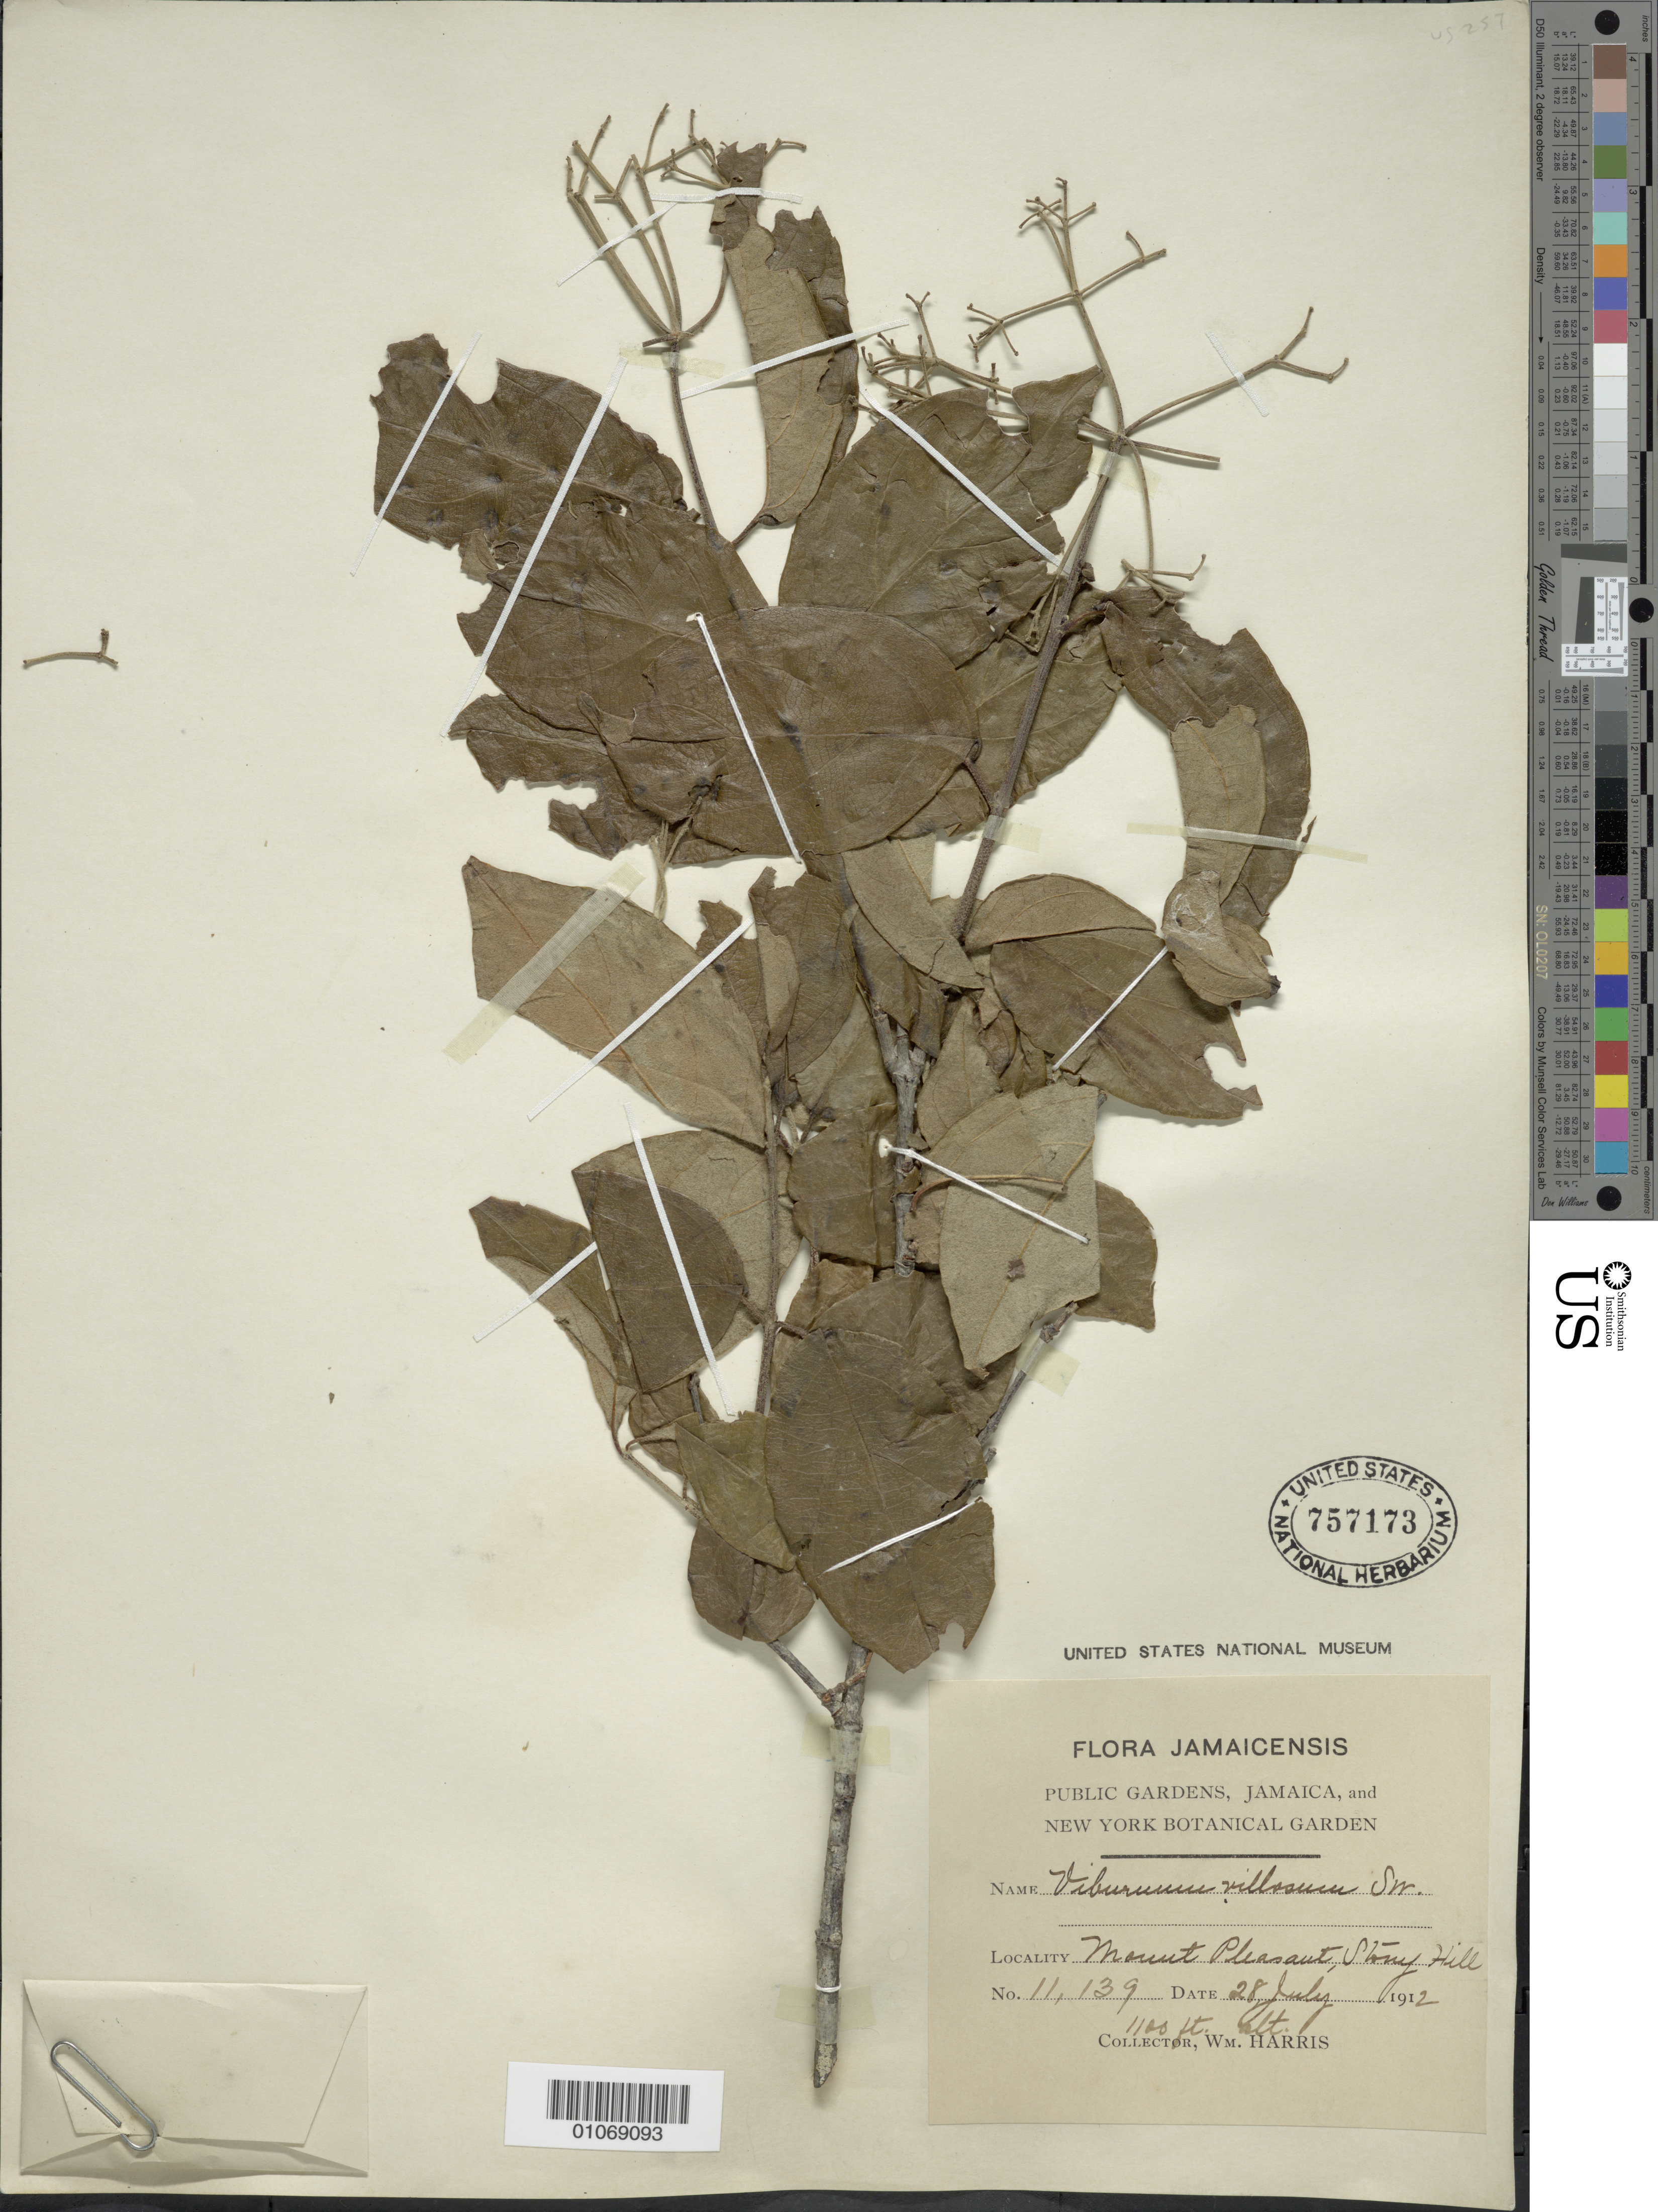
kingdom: Plantae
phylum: Tracheophyta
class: Magnoliopsida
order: Dipsacales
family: Viburnaceae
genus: Viburnum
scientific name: Viburnum villosum var. glabrescens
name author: Griseb.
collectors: W. Harris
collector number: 11139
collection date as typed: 28 Jul 1912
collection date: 1912-07-28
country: Jamaica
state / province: Saint Mary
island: Jamaica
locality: Mount Pleasant, Shiny Hill.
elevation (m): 335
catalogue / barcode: US 757173